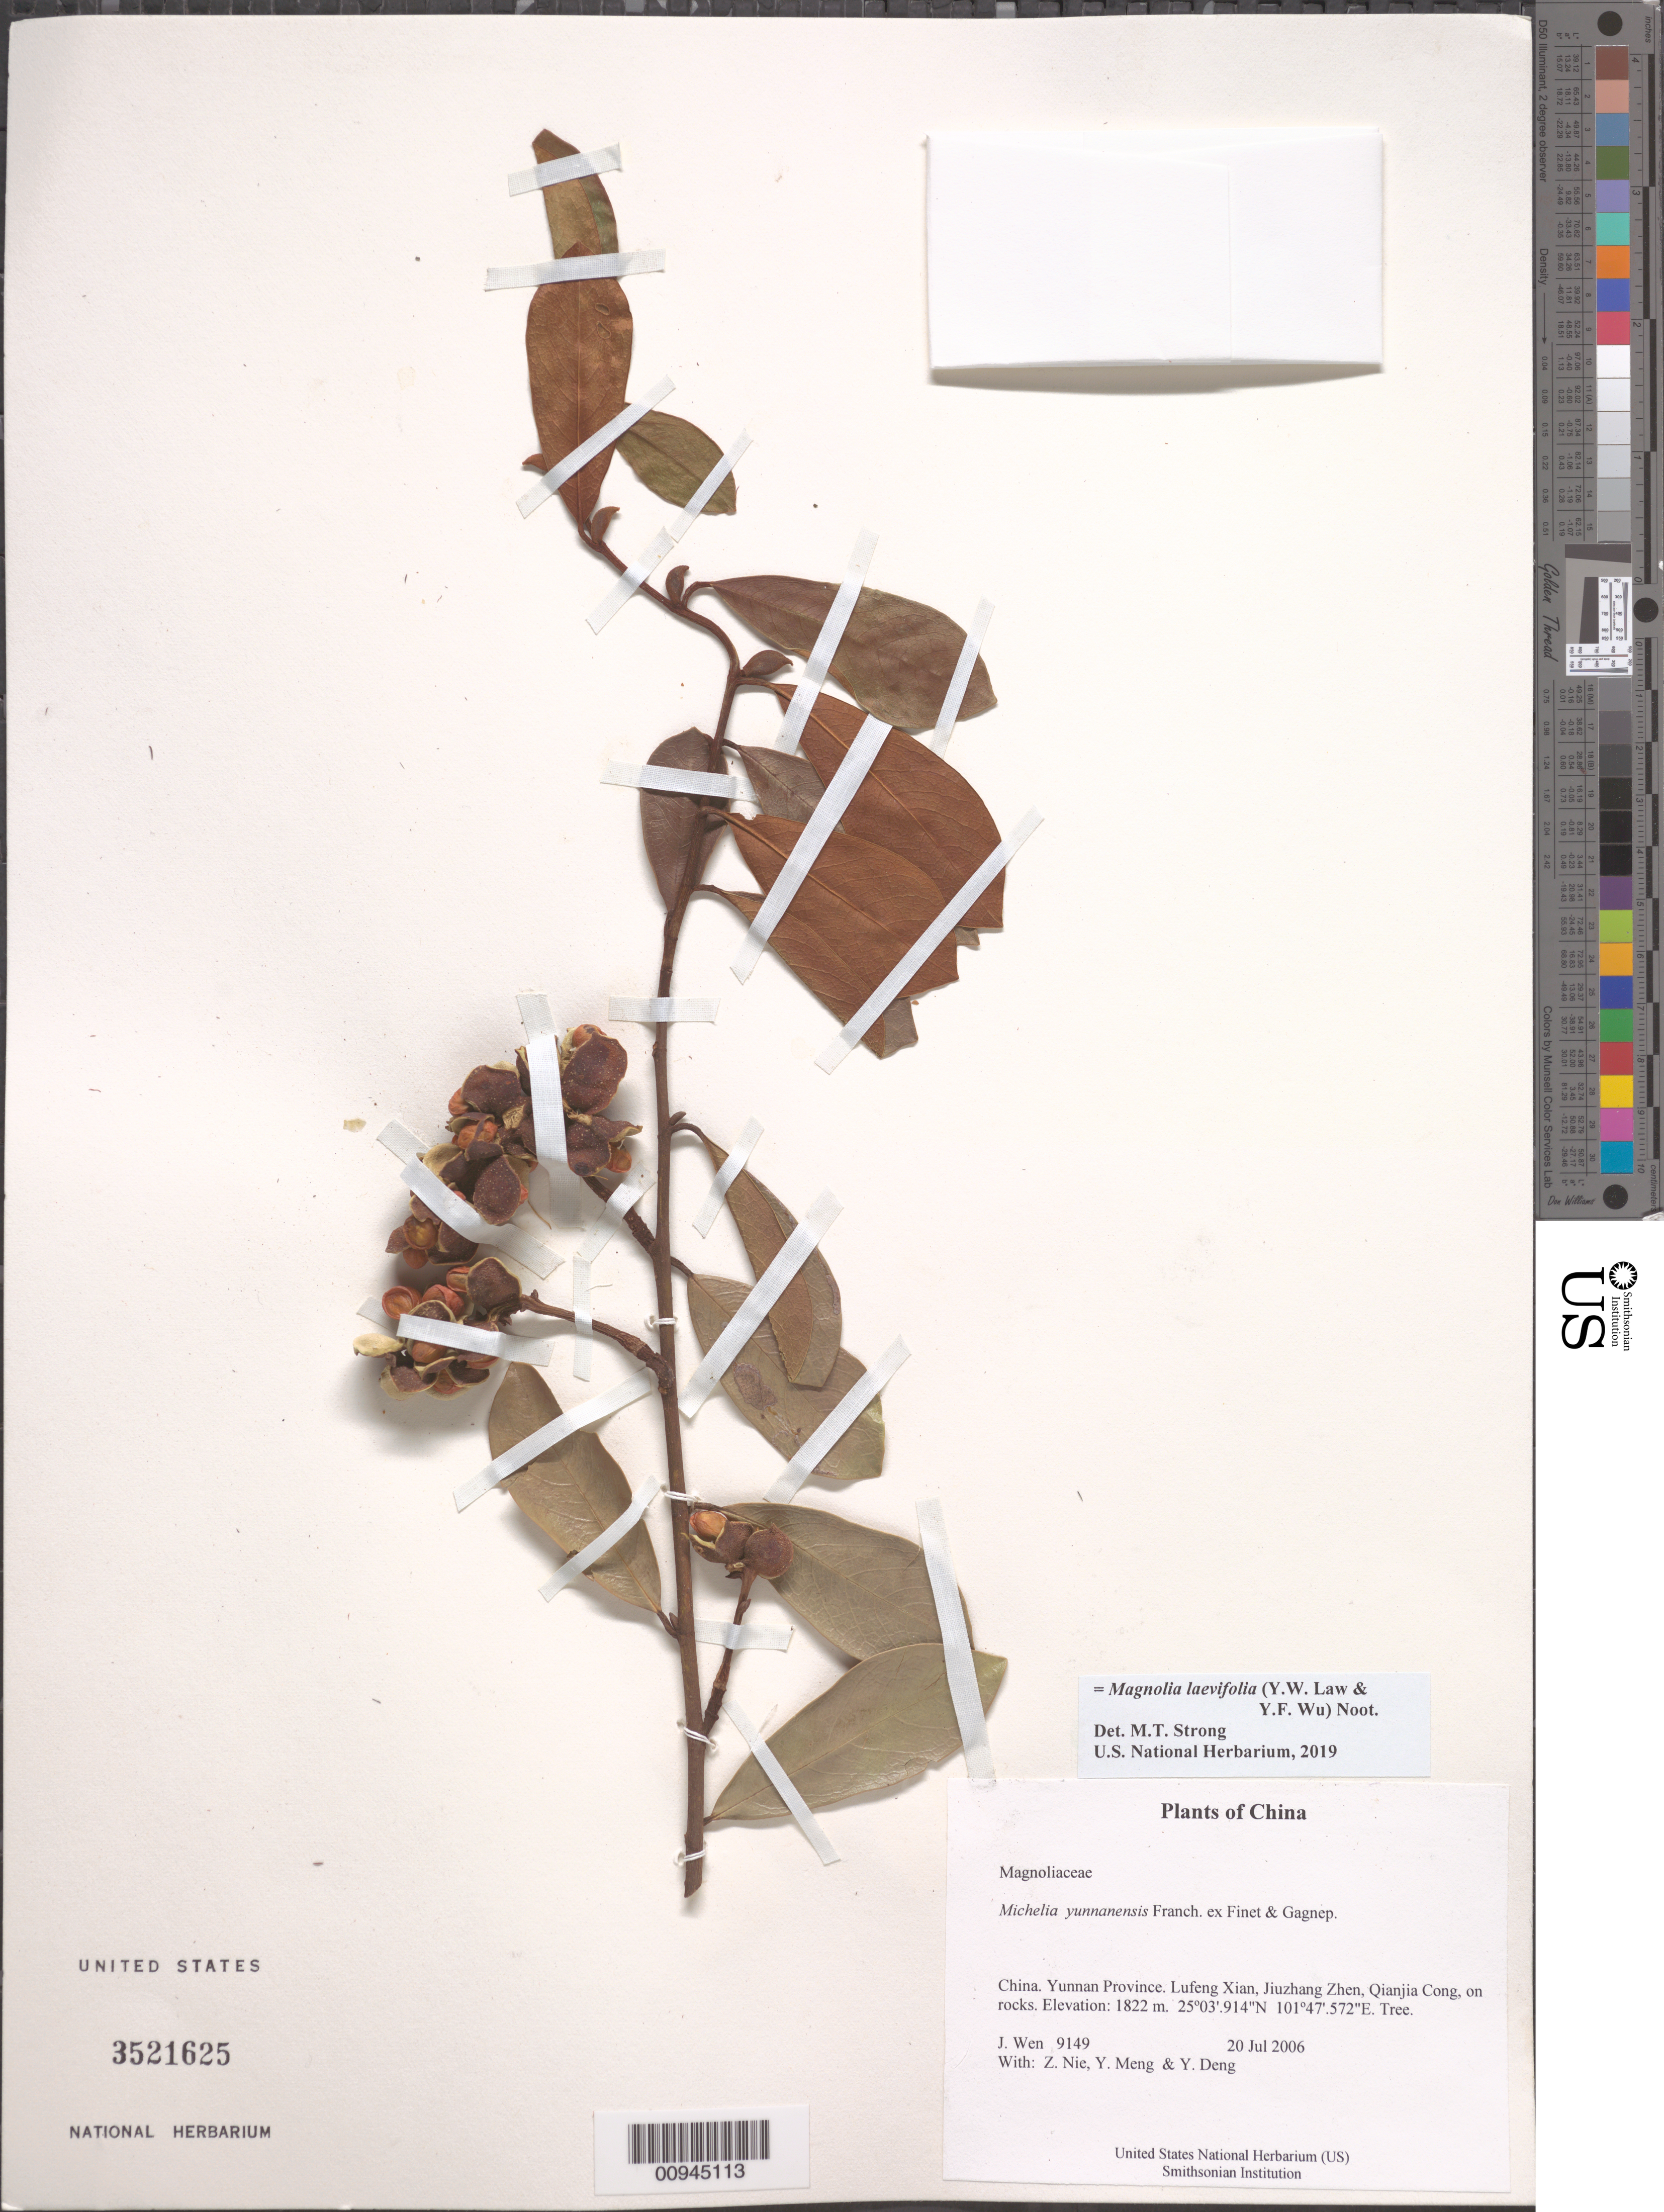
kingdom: Plantae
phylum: Tracheophyta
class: Magnoliopsida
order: Magnoliales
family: Magnoliaceae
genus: Magnolia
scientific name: Magnolia laevifolia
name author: (Y.W. Law & Y.F. Wu) Noot.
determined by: Strong, Mark T., (BOT), Smithsonian Institution - National Museum of Natural History (UNITED STATES)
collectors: J. Wen, Z. Nie, Y. Meng & Y. Deng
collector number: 9149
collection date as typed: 20 Jul 2006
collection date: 2006-07-20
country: China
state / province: Yunnan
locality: Yunnan Province. Lufeng Xian, Jiuzhang Zhen, Qianjia Cong, on rocks.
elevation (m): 1822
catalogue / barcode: US 3521625